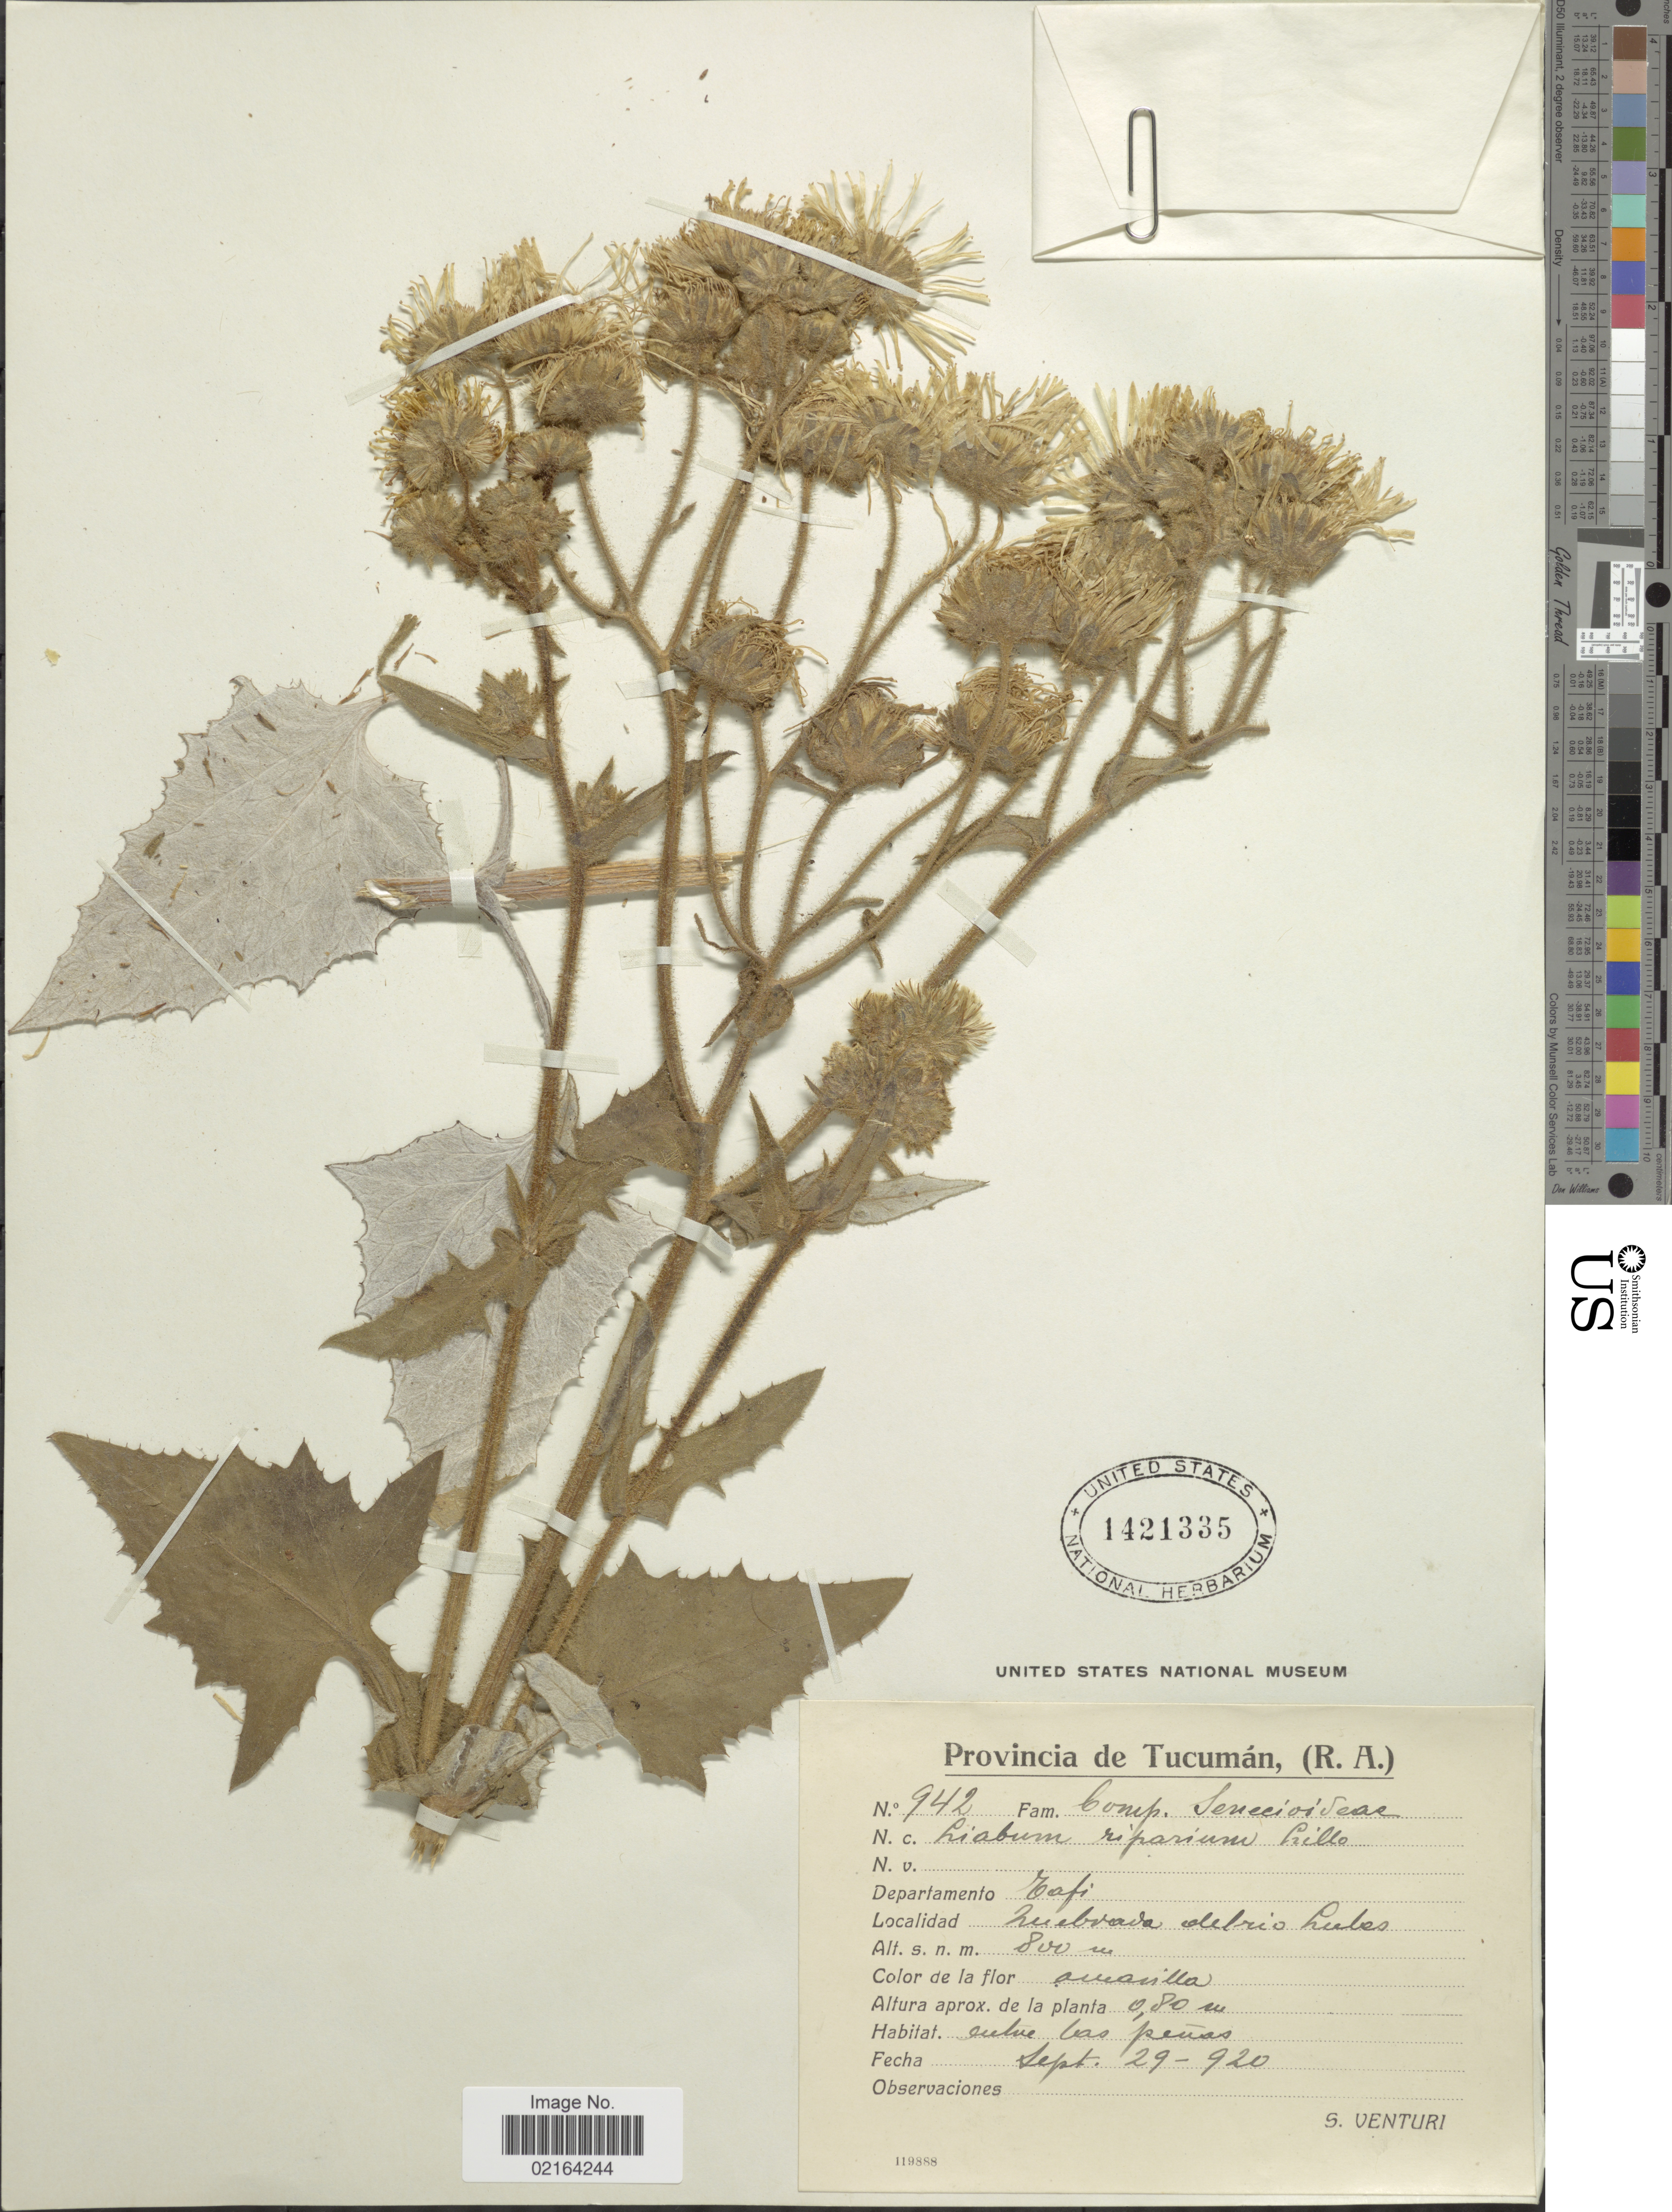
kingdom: Plantae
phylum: Tracheophyta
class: Magnoliopsida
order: Asterales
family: Asteraceae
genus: Microliabum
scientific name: Microliabum polymnioides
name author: (R.E. Fr.) H. Rob.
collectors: S. Venturi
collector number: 942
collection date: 1920-09-29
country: Argentina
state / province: Tucumán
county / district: Tafí Viejo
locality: Quebrada del Rio Lules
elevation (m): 800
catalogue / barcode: US 1421335